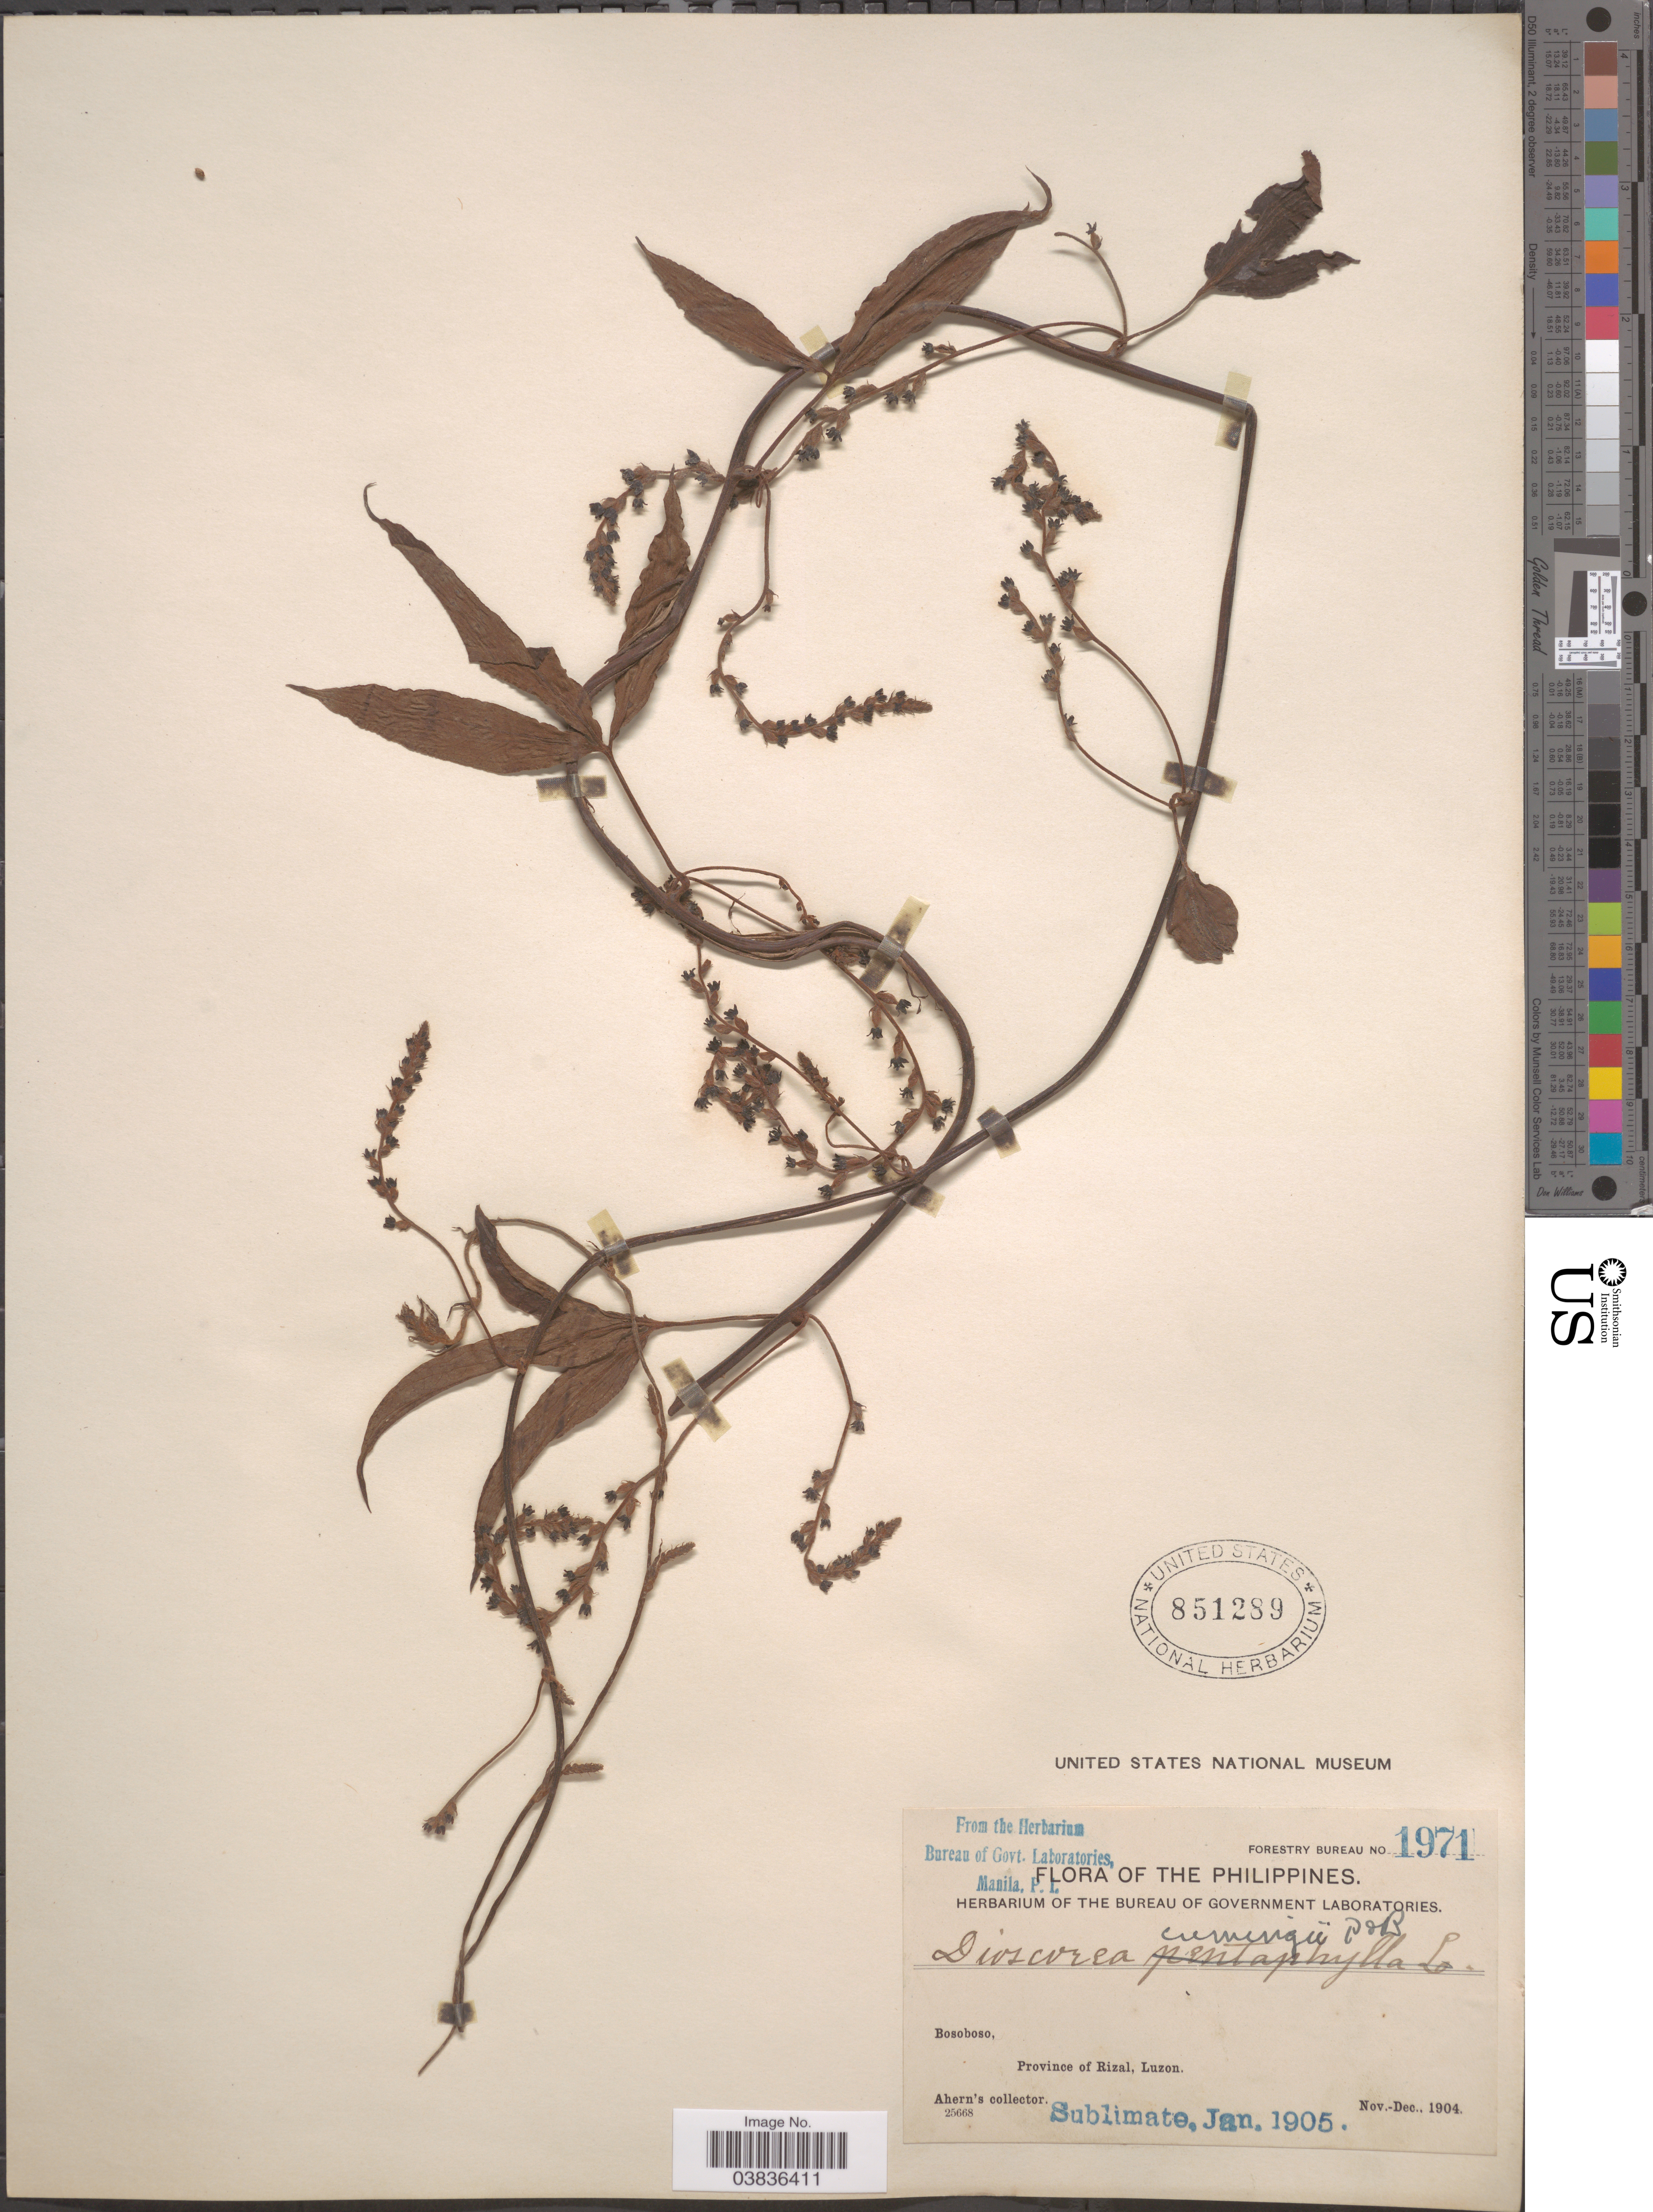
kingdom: Plantae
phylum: Tracheophyta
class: Liliopsida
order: Dioscoreales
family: Dioscoreaceae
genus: Dioscorea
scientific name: Dioscorea cumingii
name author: Prain & Burkill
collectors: Ahern's collector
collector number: Forestry Bureau 1971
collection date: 1904-11/1904-12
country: Philippines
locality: Bosoboso, Province of Rizal, Luzon.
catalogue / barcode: US 851289